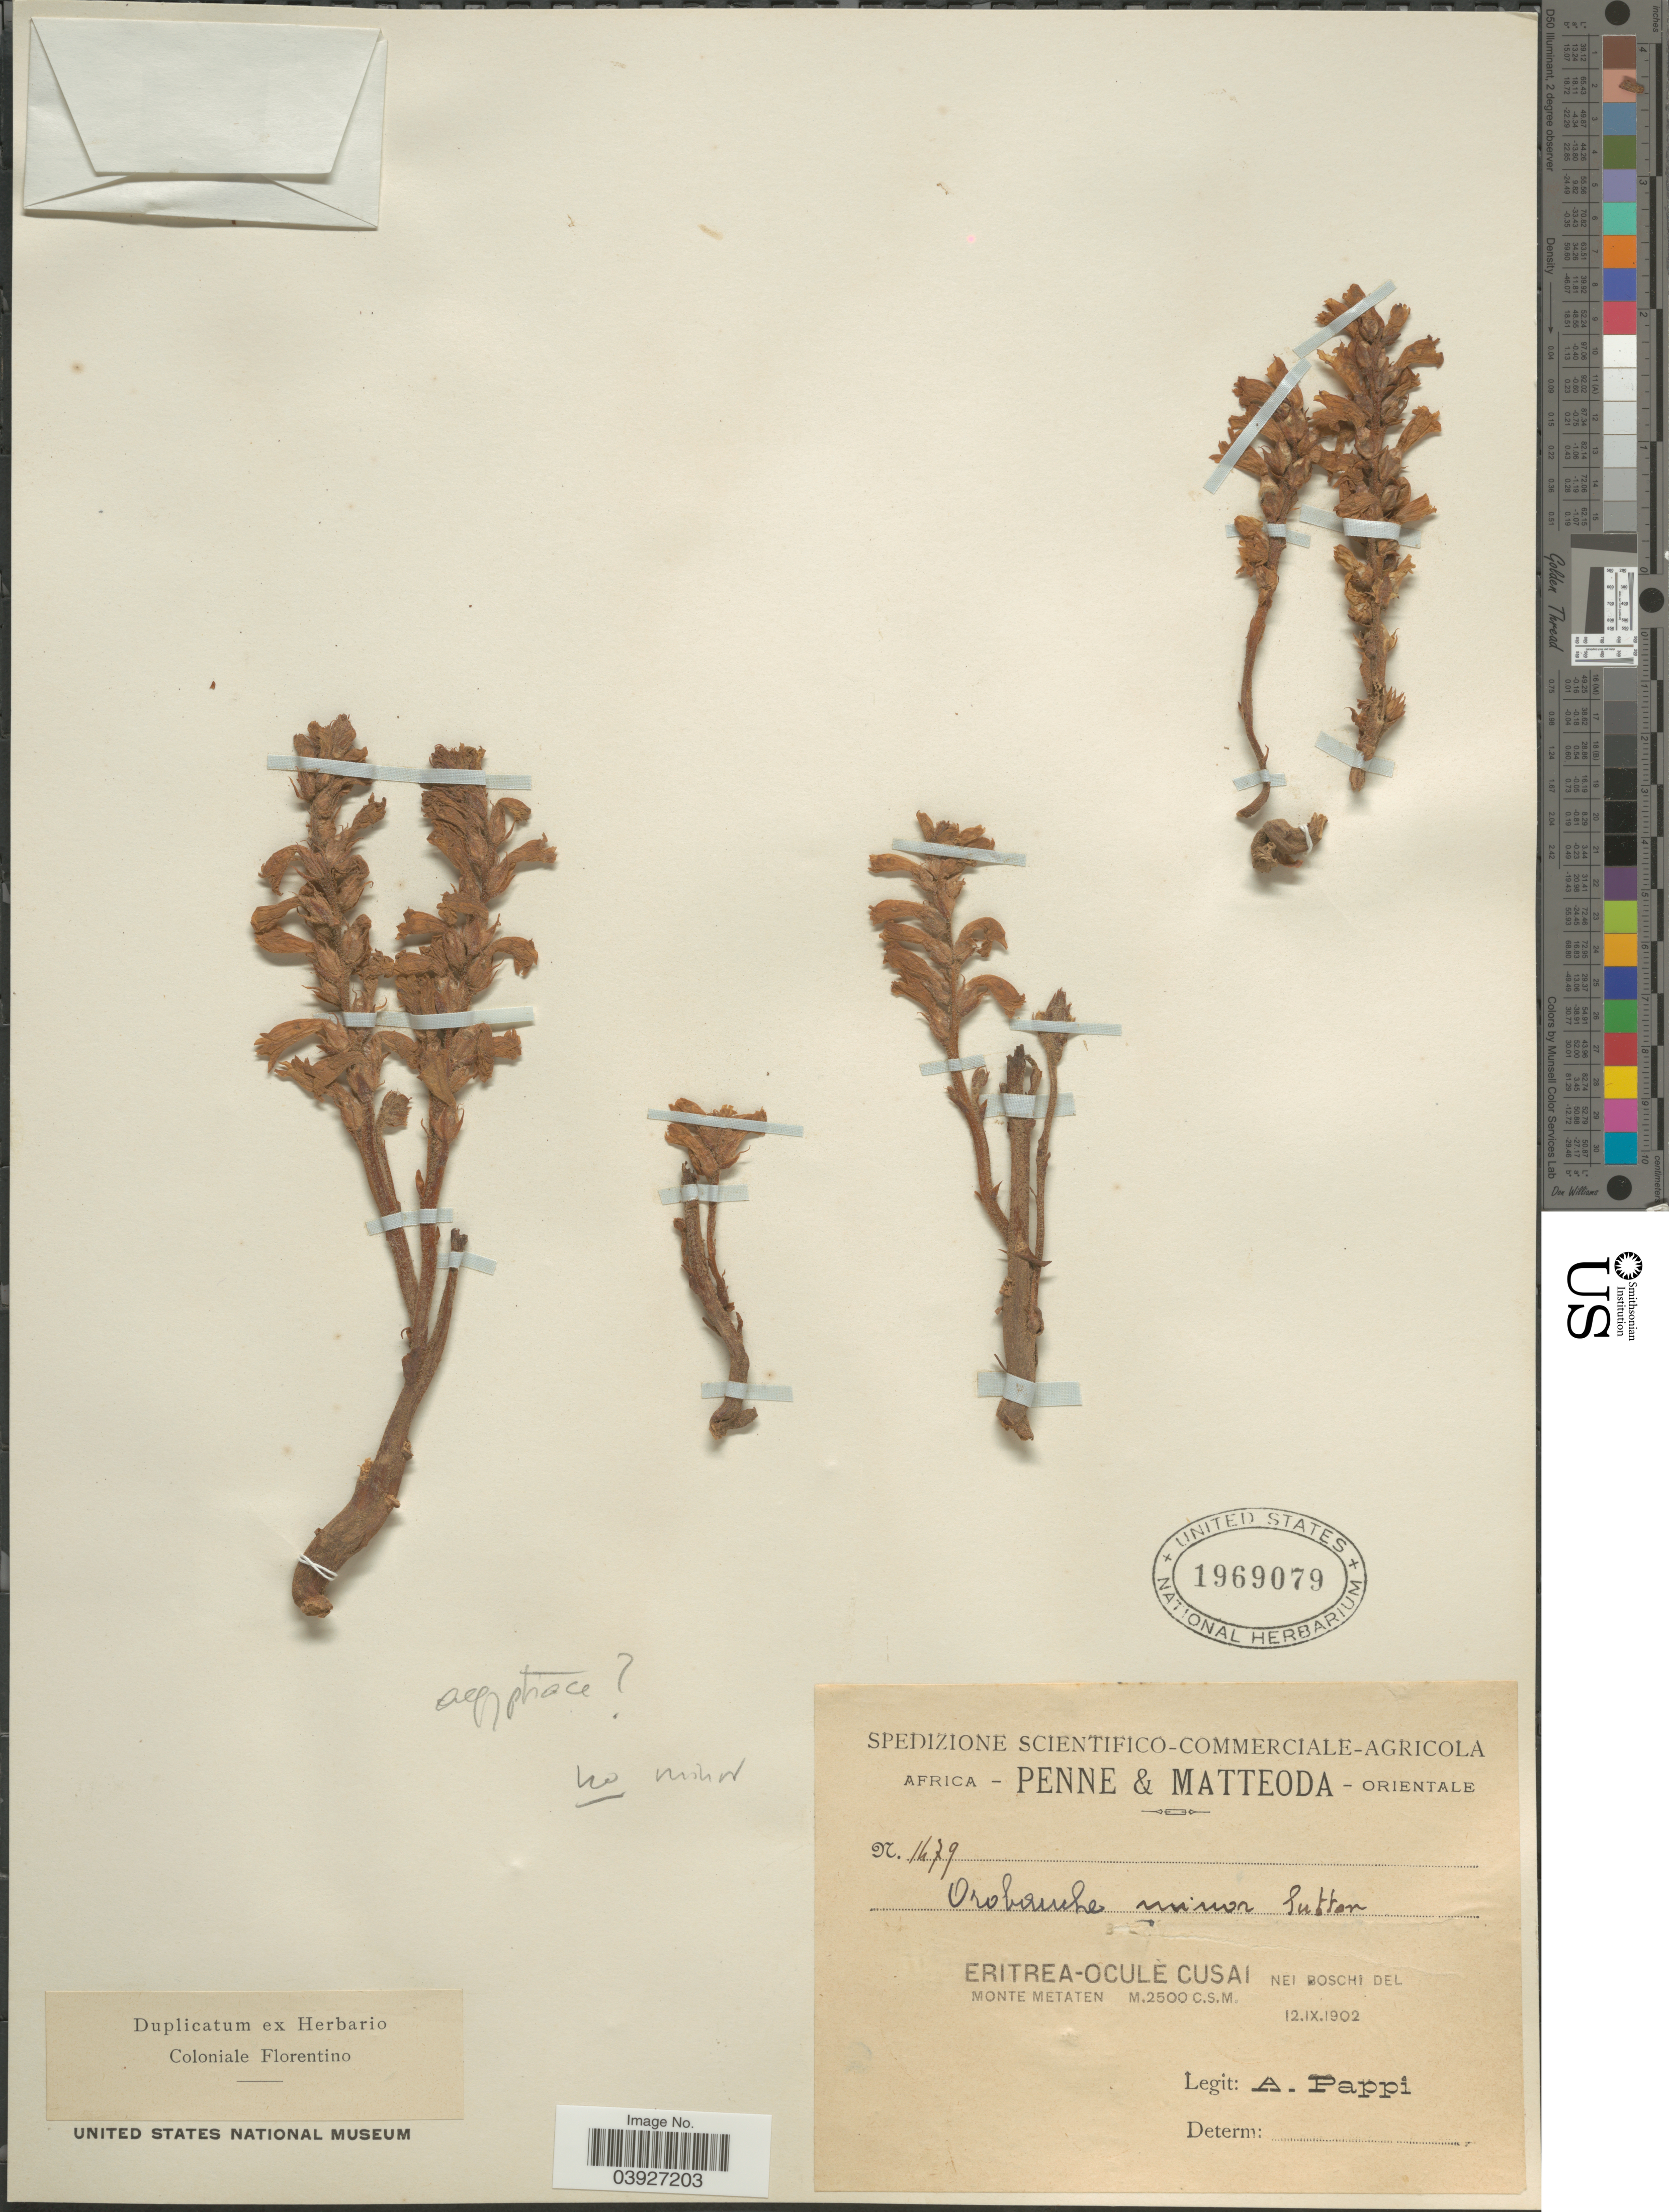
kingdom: Plantae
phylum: Tracheophyta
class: Magnoliopsida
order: Lamiales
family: Orobanchaceae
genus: Orobanche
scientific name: Orobanche minor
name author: Sm.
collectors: A. Pappi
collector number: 1479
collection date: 1902-09-12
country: Eritrea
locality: Eritrea-Ocule Cusai. Nei Boschi del Monte Metaten.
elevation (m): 2500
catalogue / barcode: US 1969079